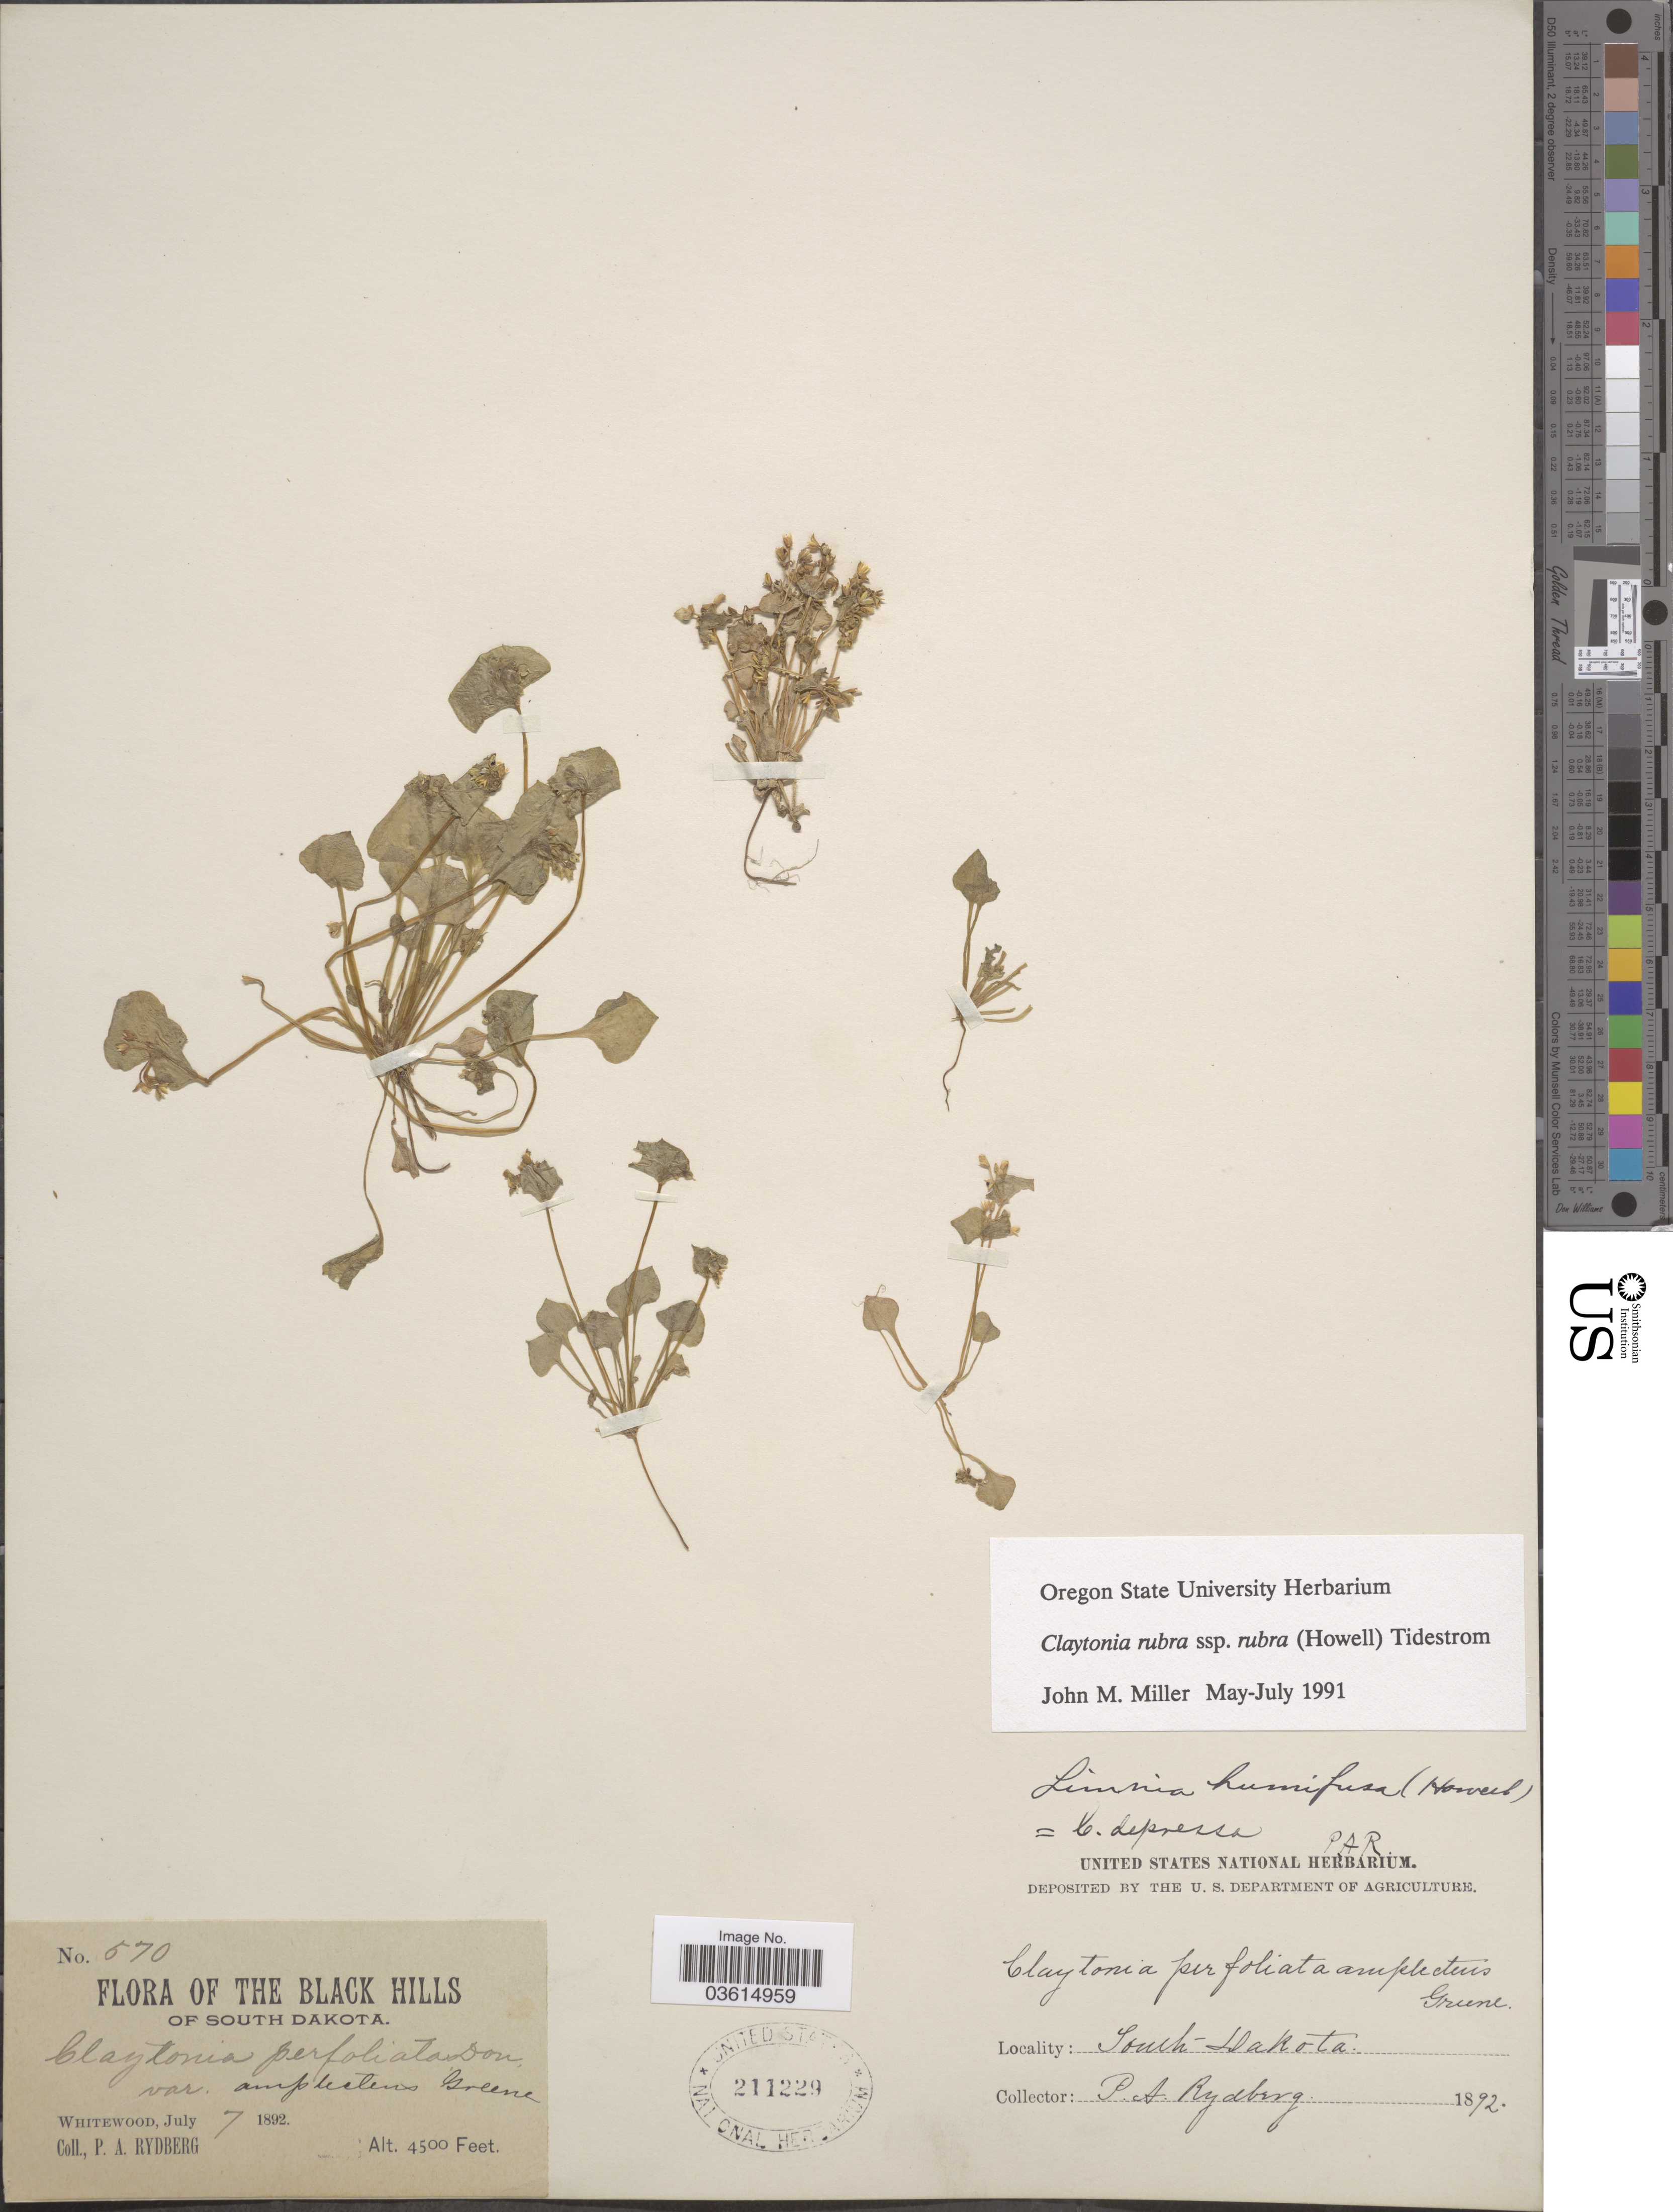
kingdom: Plantae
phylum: Tracheophyta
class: Magnoliopsida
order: Caryophyllales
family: Montiaceae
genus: Claytonia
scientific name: Claytonia rubra subsp. rubra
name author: (Howell) Tidestr.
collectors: P. A. Rydberg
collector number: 570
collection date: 1892-07-07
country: United States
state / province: South Dakota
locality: The Black Hills of South Dakota. Whitewood.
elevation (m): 1372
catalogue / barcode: US 211229